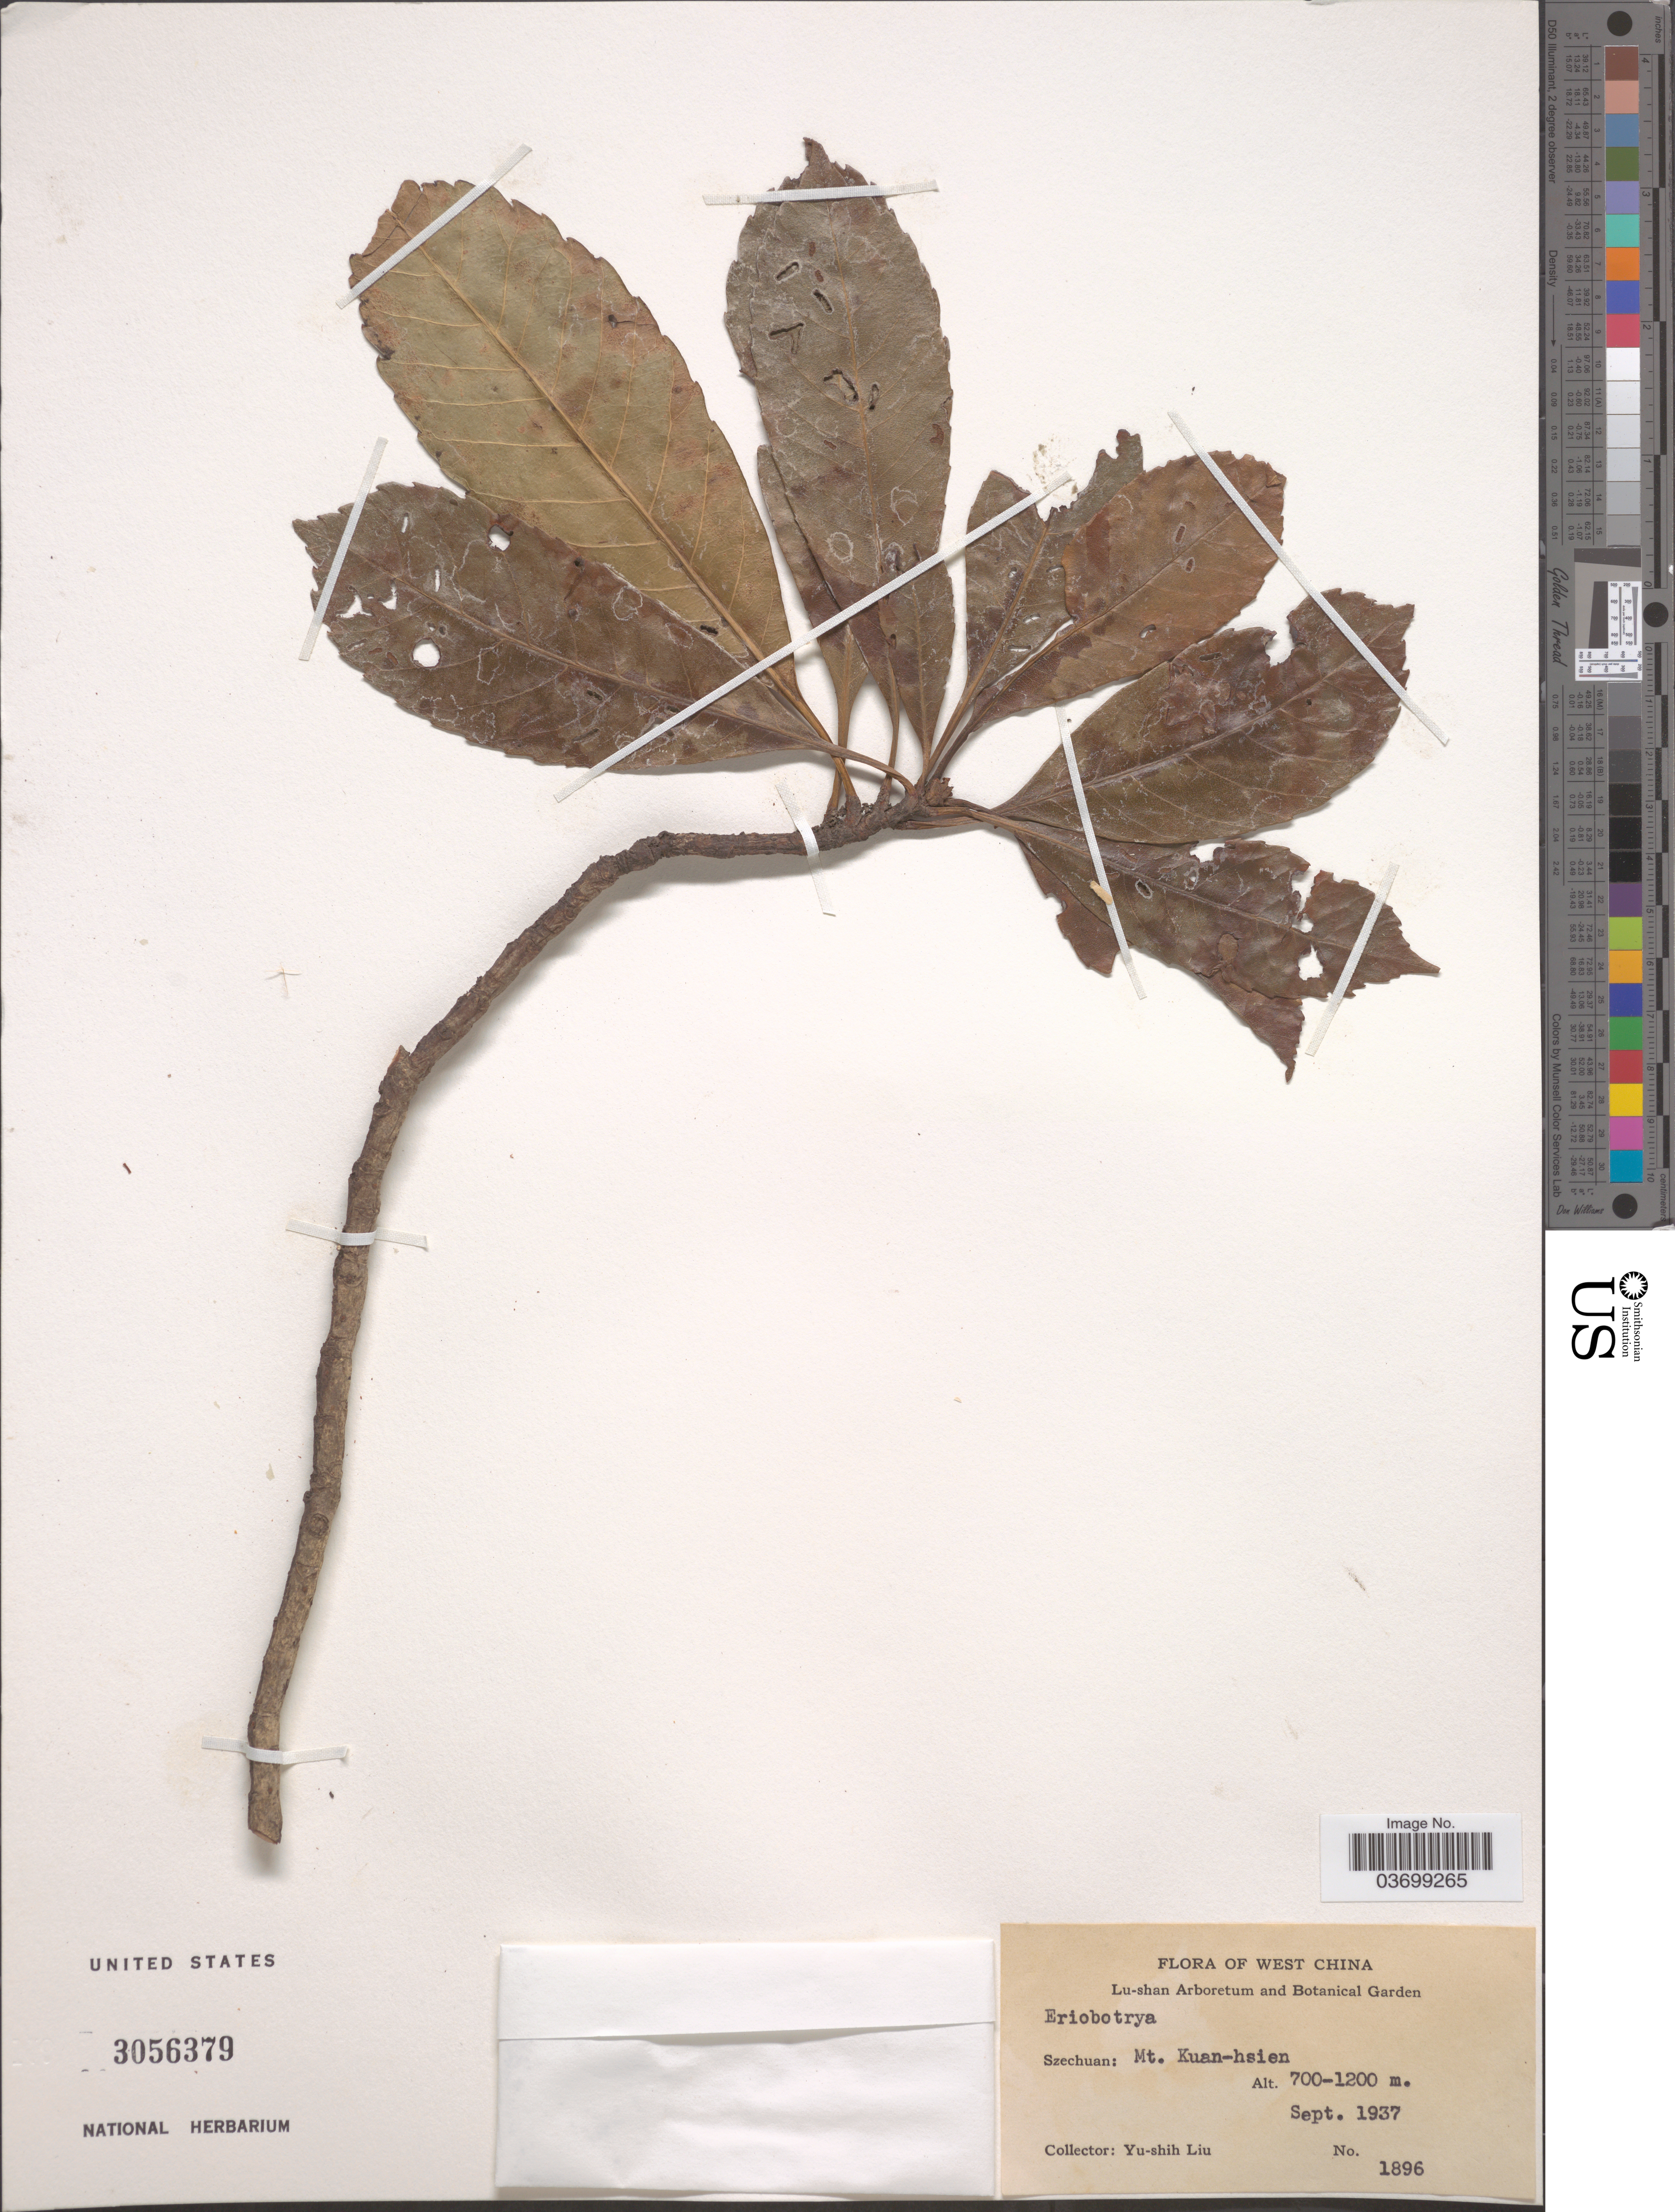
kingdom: Plantae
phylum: Tracheophyta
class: Magnoliopsida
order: Rosales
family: Rosaceae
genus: Rhaphiolepis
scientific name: Rhaphiolepis sp.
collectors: Y.-S. Liu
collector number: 1896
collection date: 1937-09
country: China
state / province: Sichuan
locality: West China. Szechuan: Mt. Kuan-hsien.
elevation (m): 700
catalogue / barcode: US 3056379